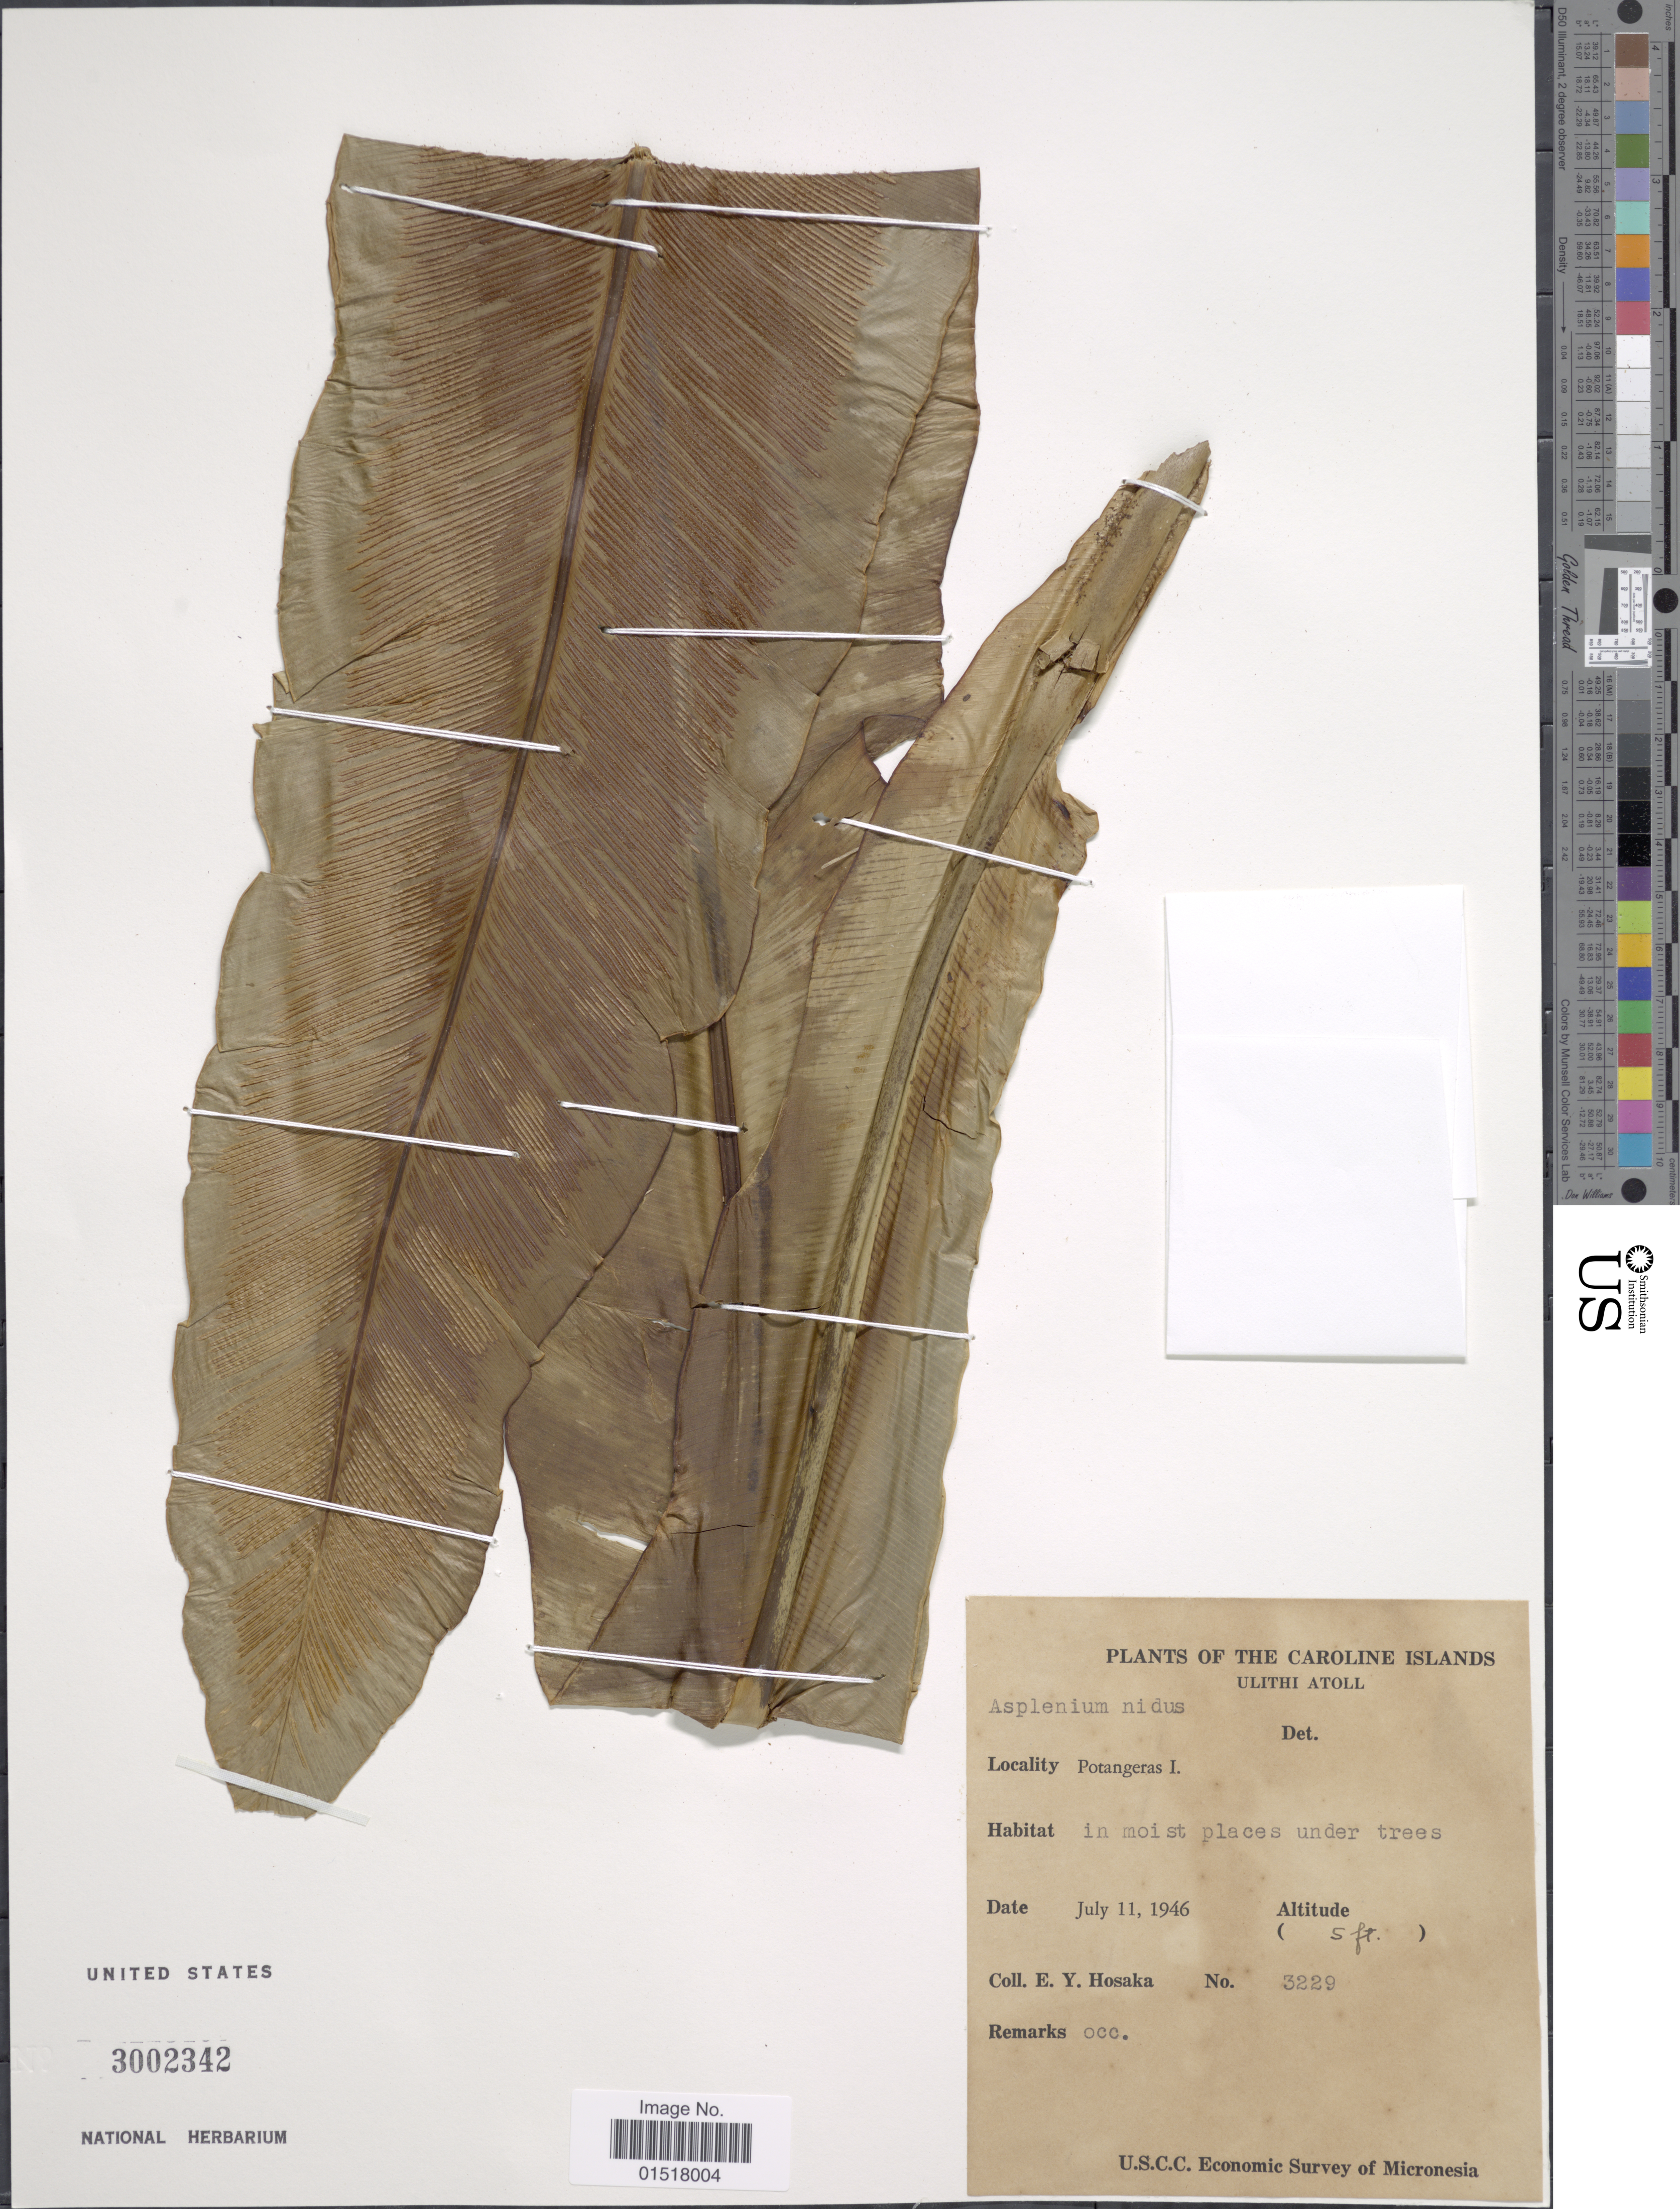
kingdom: Plantae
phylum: Tracheophyta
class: Polypodiopsida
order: Polypodiales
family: Aspleniaceae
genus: Asplenium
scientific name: Asplenium nidus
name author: L.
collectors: E. Y. Hosaka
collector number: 3229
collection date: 1946-07-11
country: Micronesia, Federated States of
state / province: Yap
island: Ulithi Atoll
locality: Caroline Islands. Ulithi Atoll. Potangeras I.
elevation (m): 2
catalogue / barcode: US 3002342